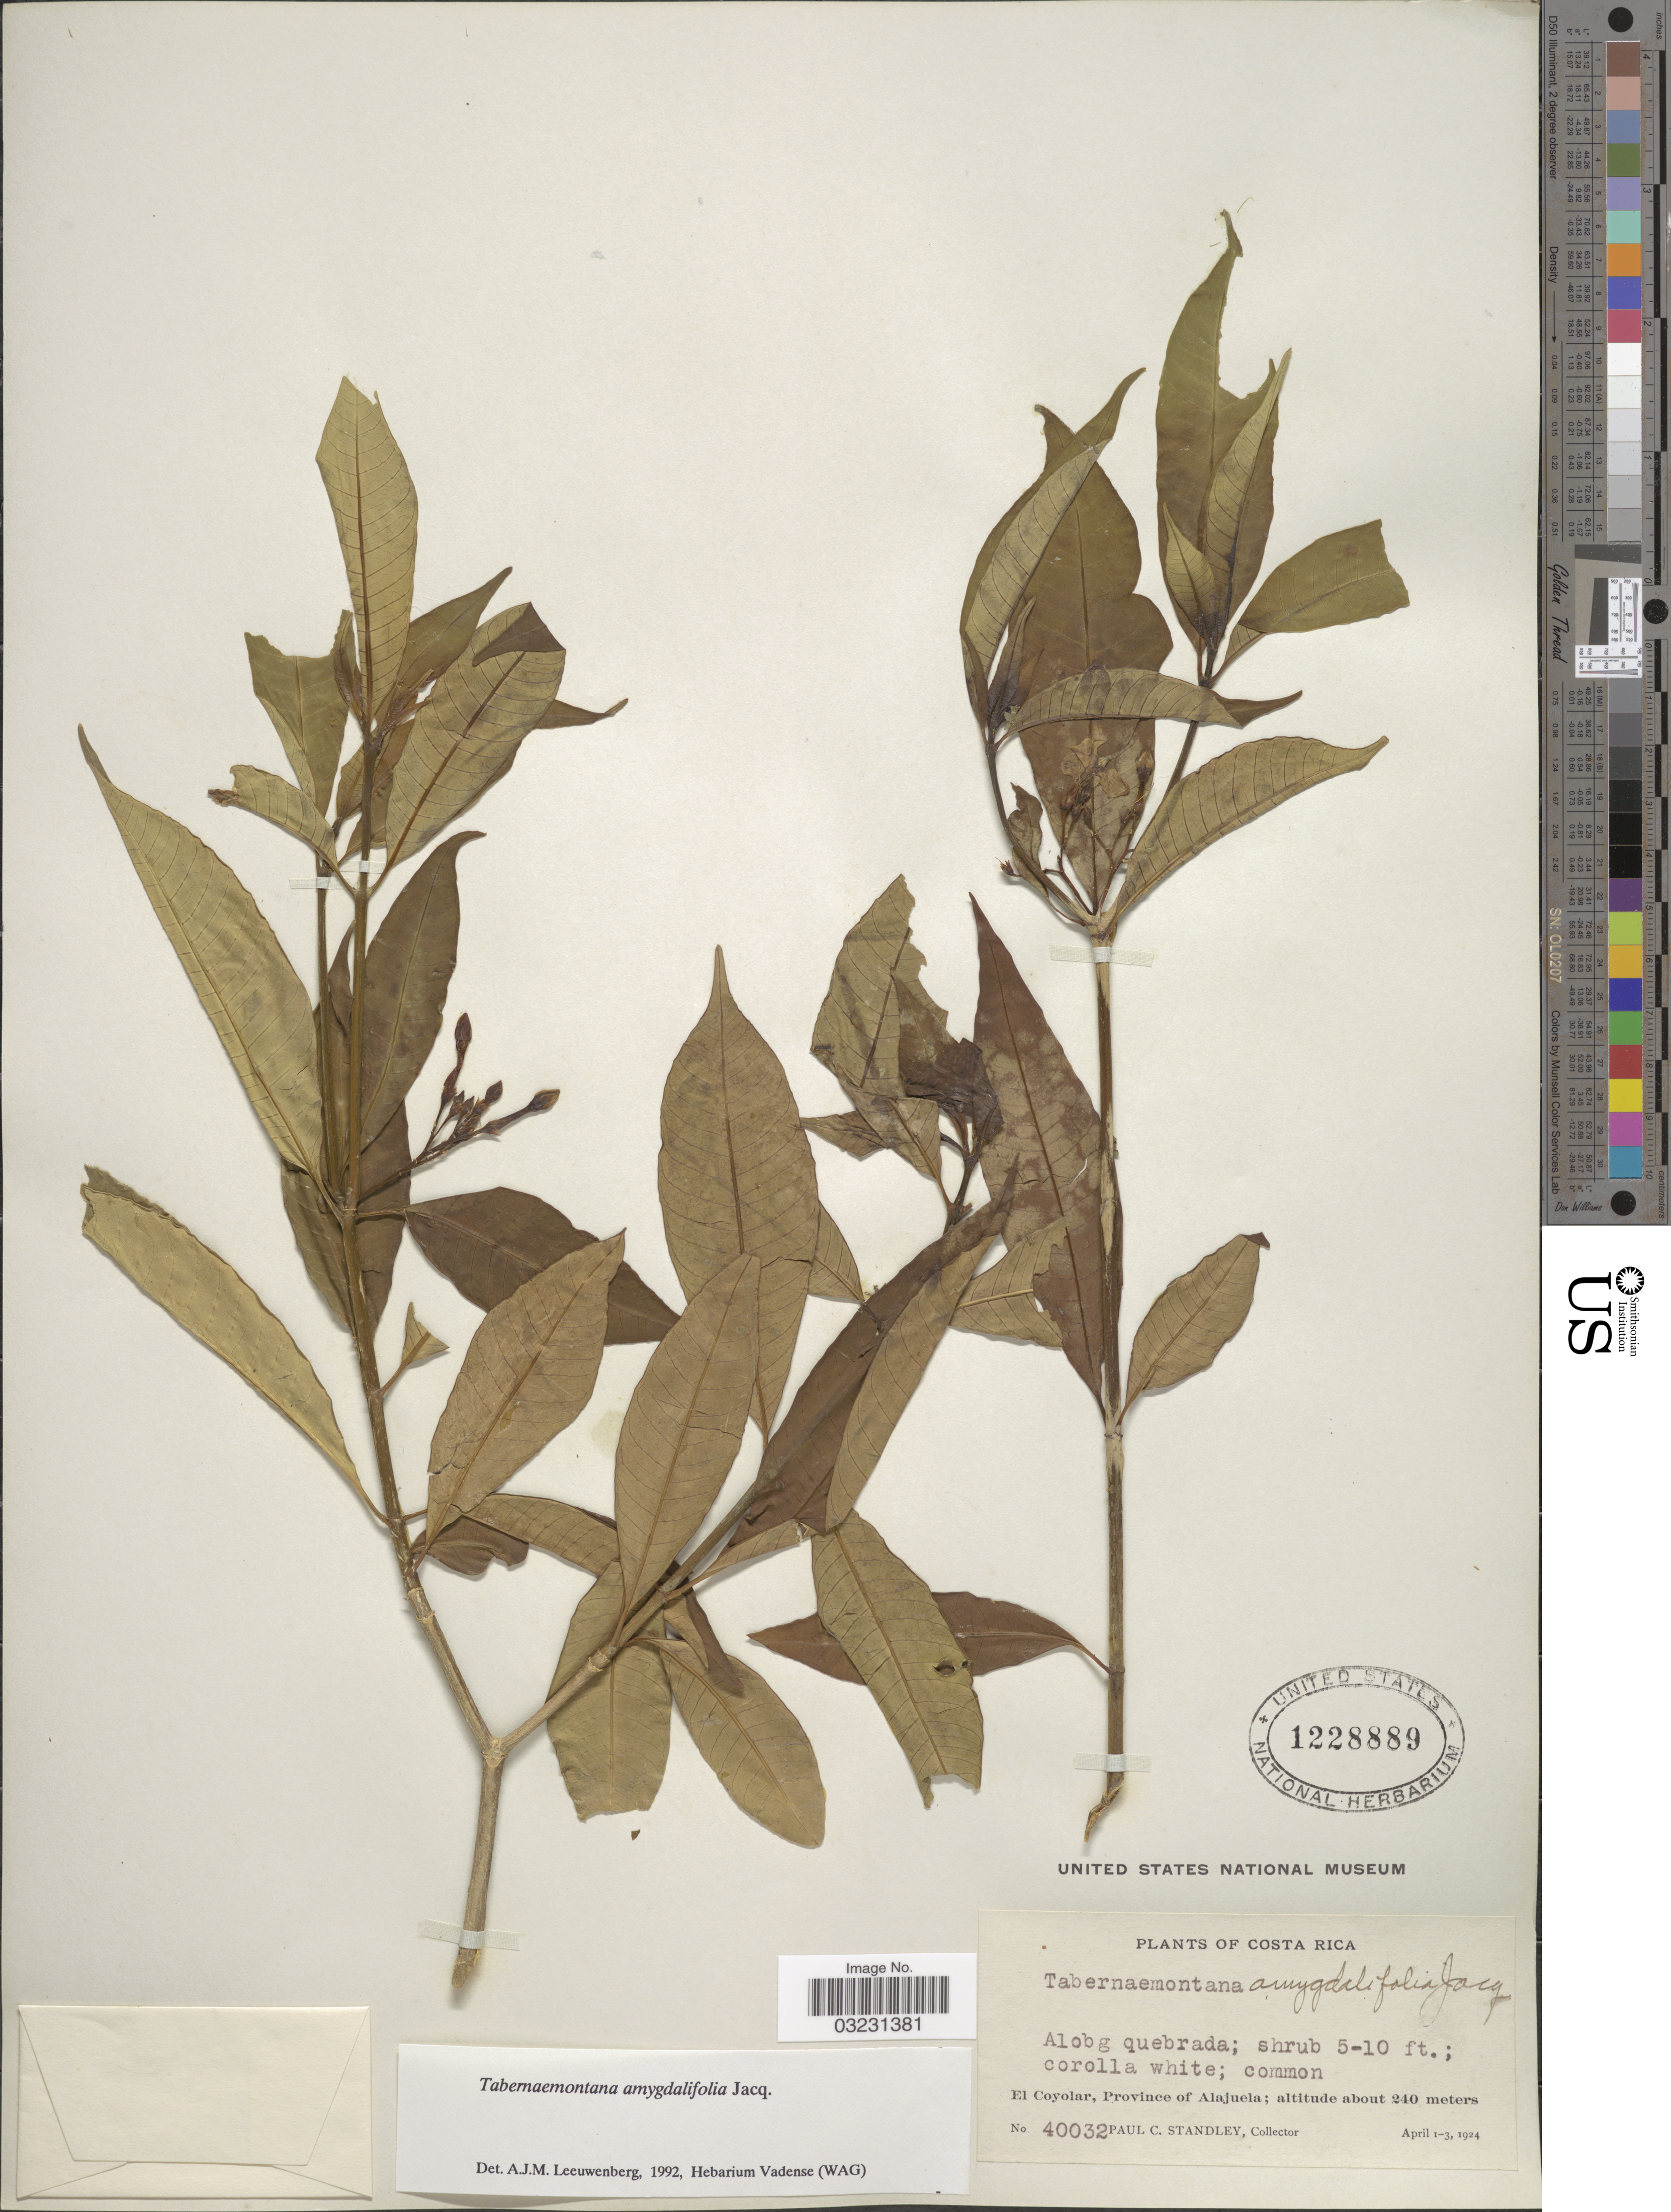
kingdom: Plantae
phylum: Tracheophyta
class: Magnoliopsida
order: Gentianales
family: Apocynaceae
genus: Tabernaemontana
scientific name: Tabernaemontana amygdalifolia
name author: Jacq.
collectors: P. C. Standley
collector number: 40032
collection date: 1924-04-01/1924-04-03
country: Costa Rica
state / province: Alajuela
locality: Alobg quebrada; El Coyolar.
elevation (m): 240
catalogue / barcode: US 1228889